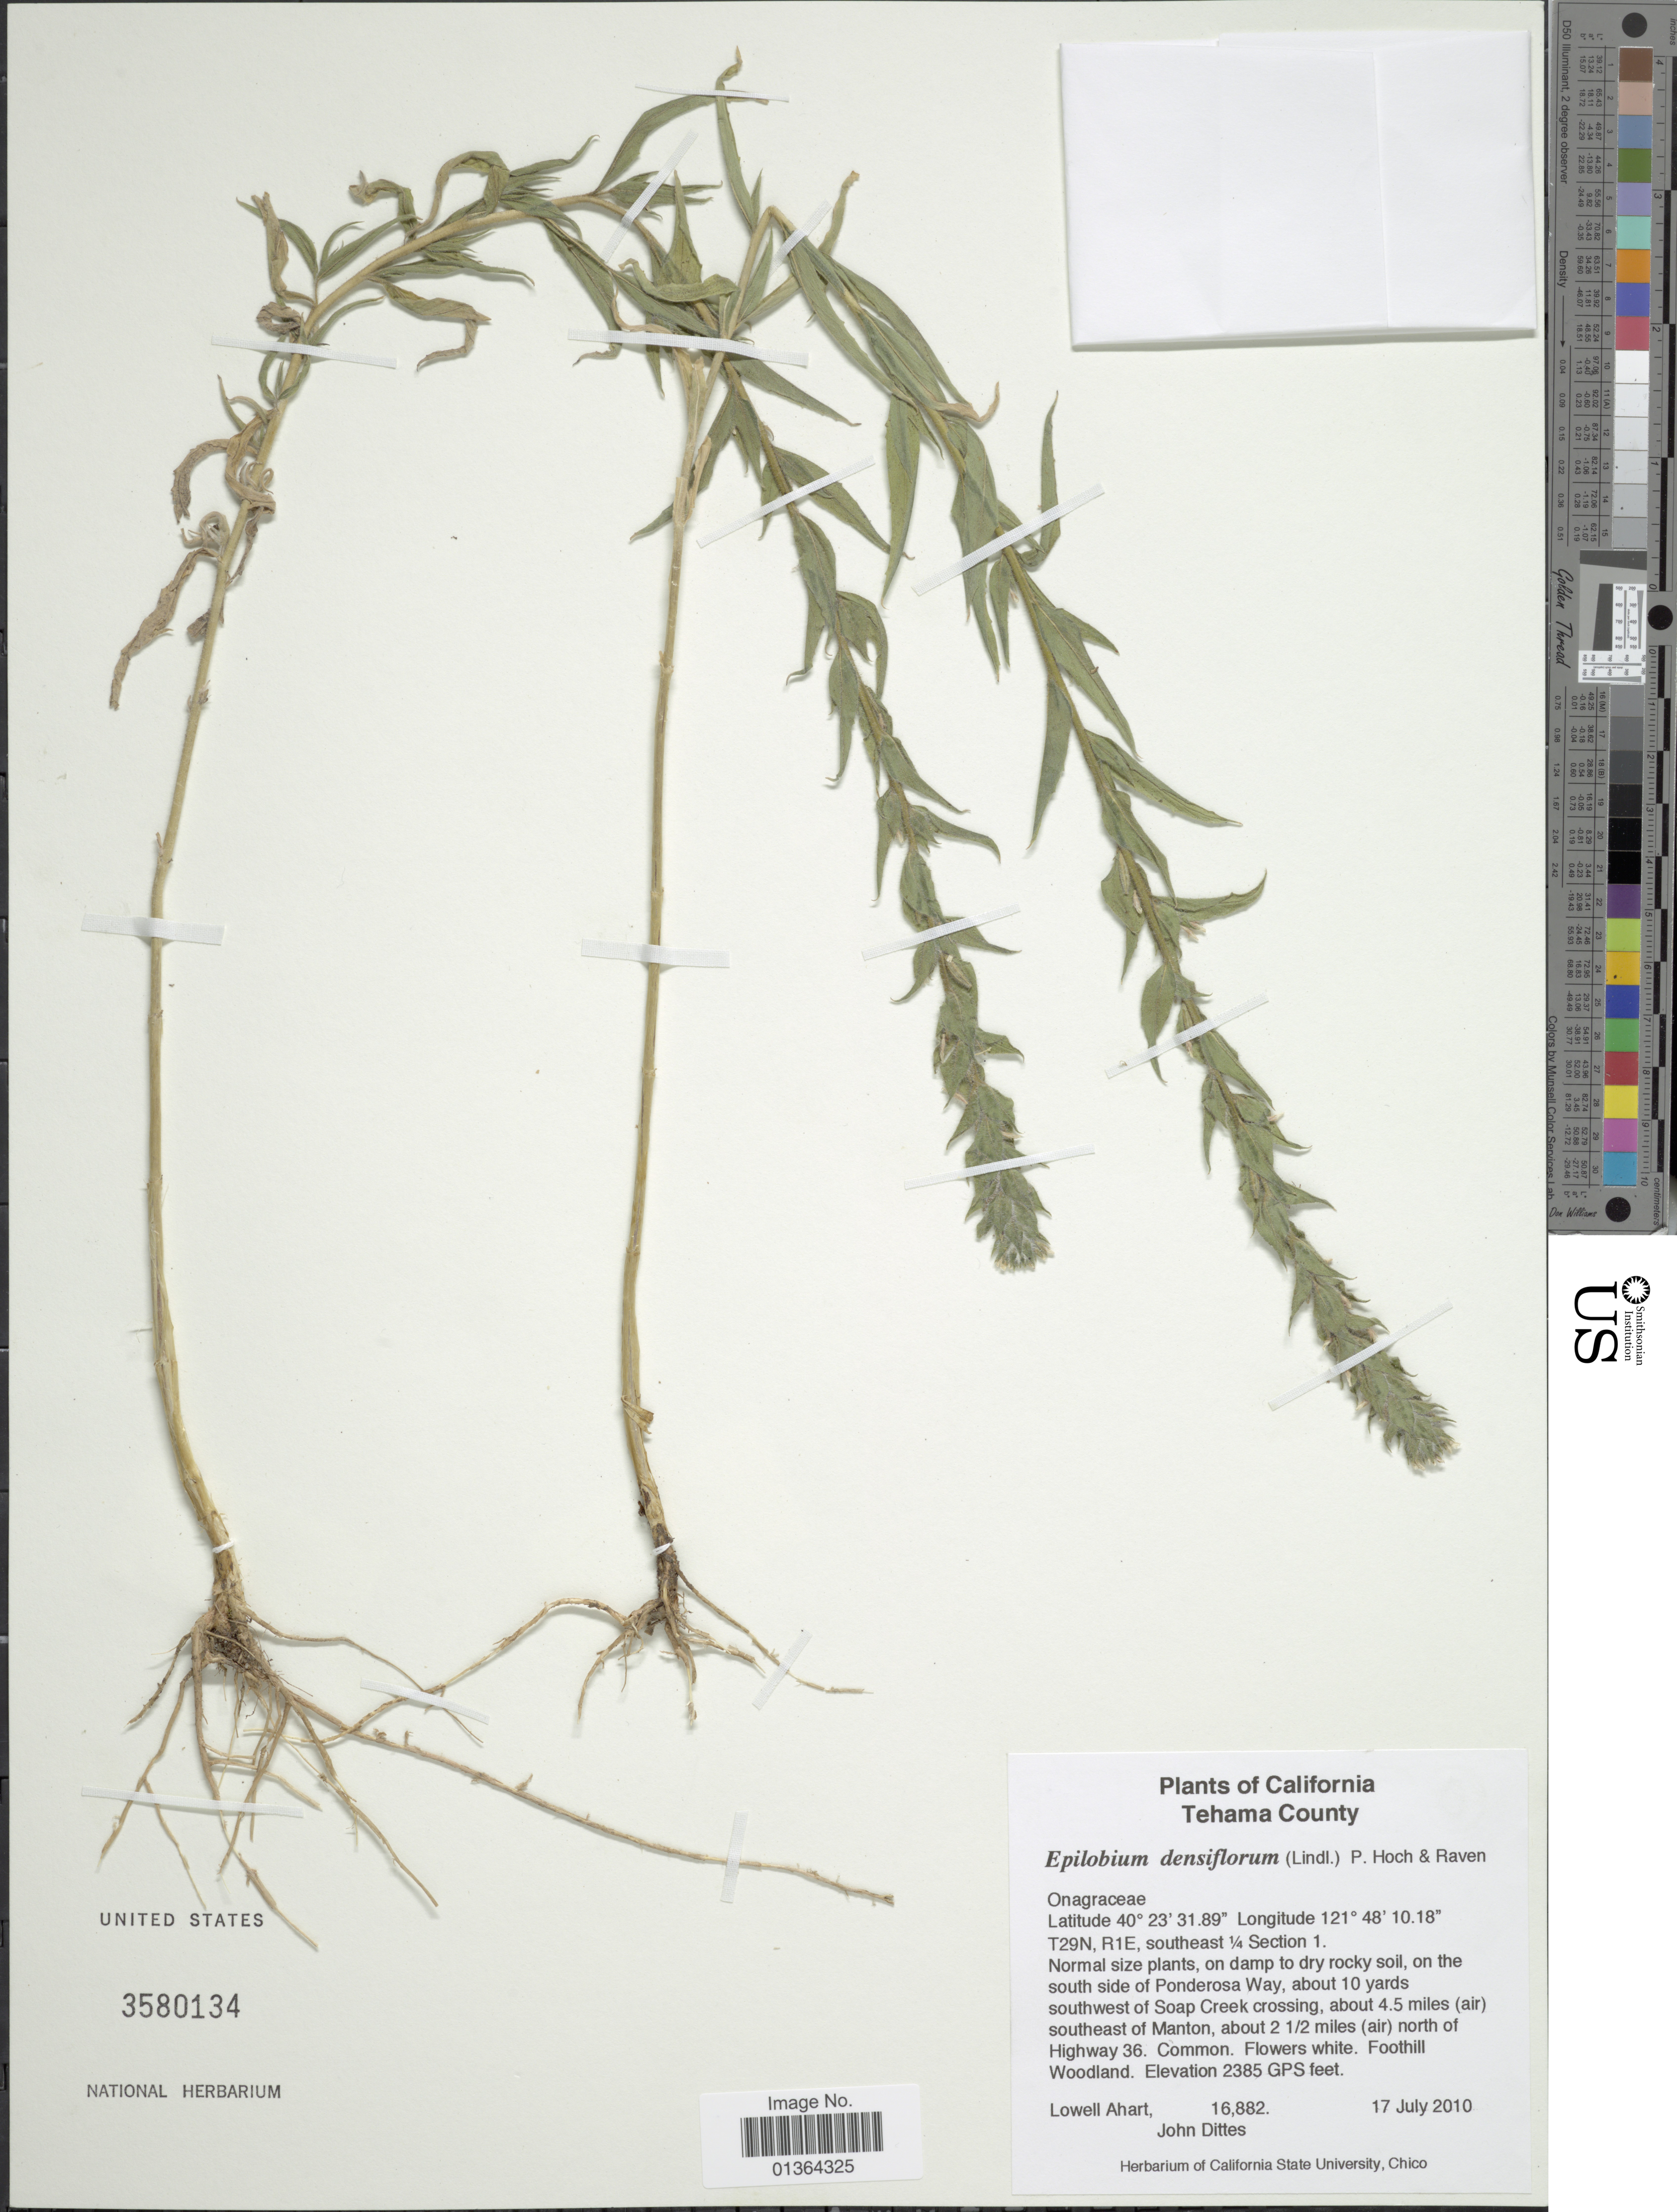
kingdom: Plantae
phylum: Tracheophyta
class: Magnoliopsida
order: Myrtales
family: Onagraceae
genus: Epilobium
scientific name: Epilobium densiflorum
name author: (Lindl.) Hoch & P.H. Raven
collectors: L. Ahart & J. Dittes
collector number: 16882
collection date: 2010-07-17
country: United States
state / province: California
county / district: Tehama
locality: Tehama County. On the side of Ponderosa Way, about 10 yards Southwest of Soap Creek crossing, about 4.5 miles (air) southeast of Manton, about 2 1/2 miles (air) north of Highway 36.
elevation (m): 727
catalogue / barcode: US 3580134